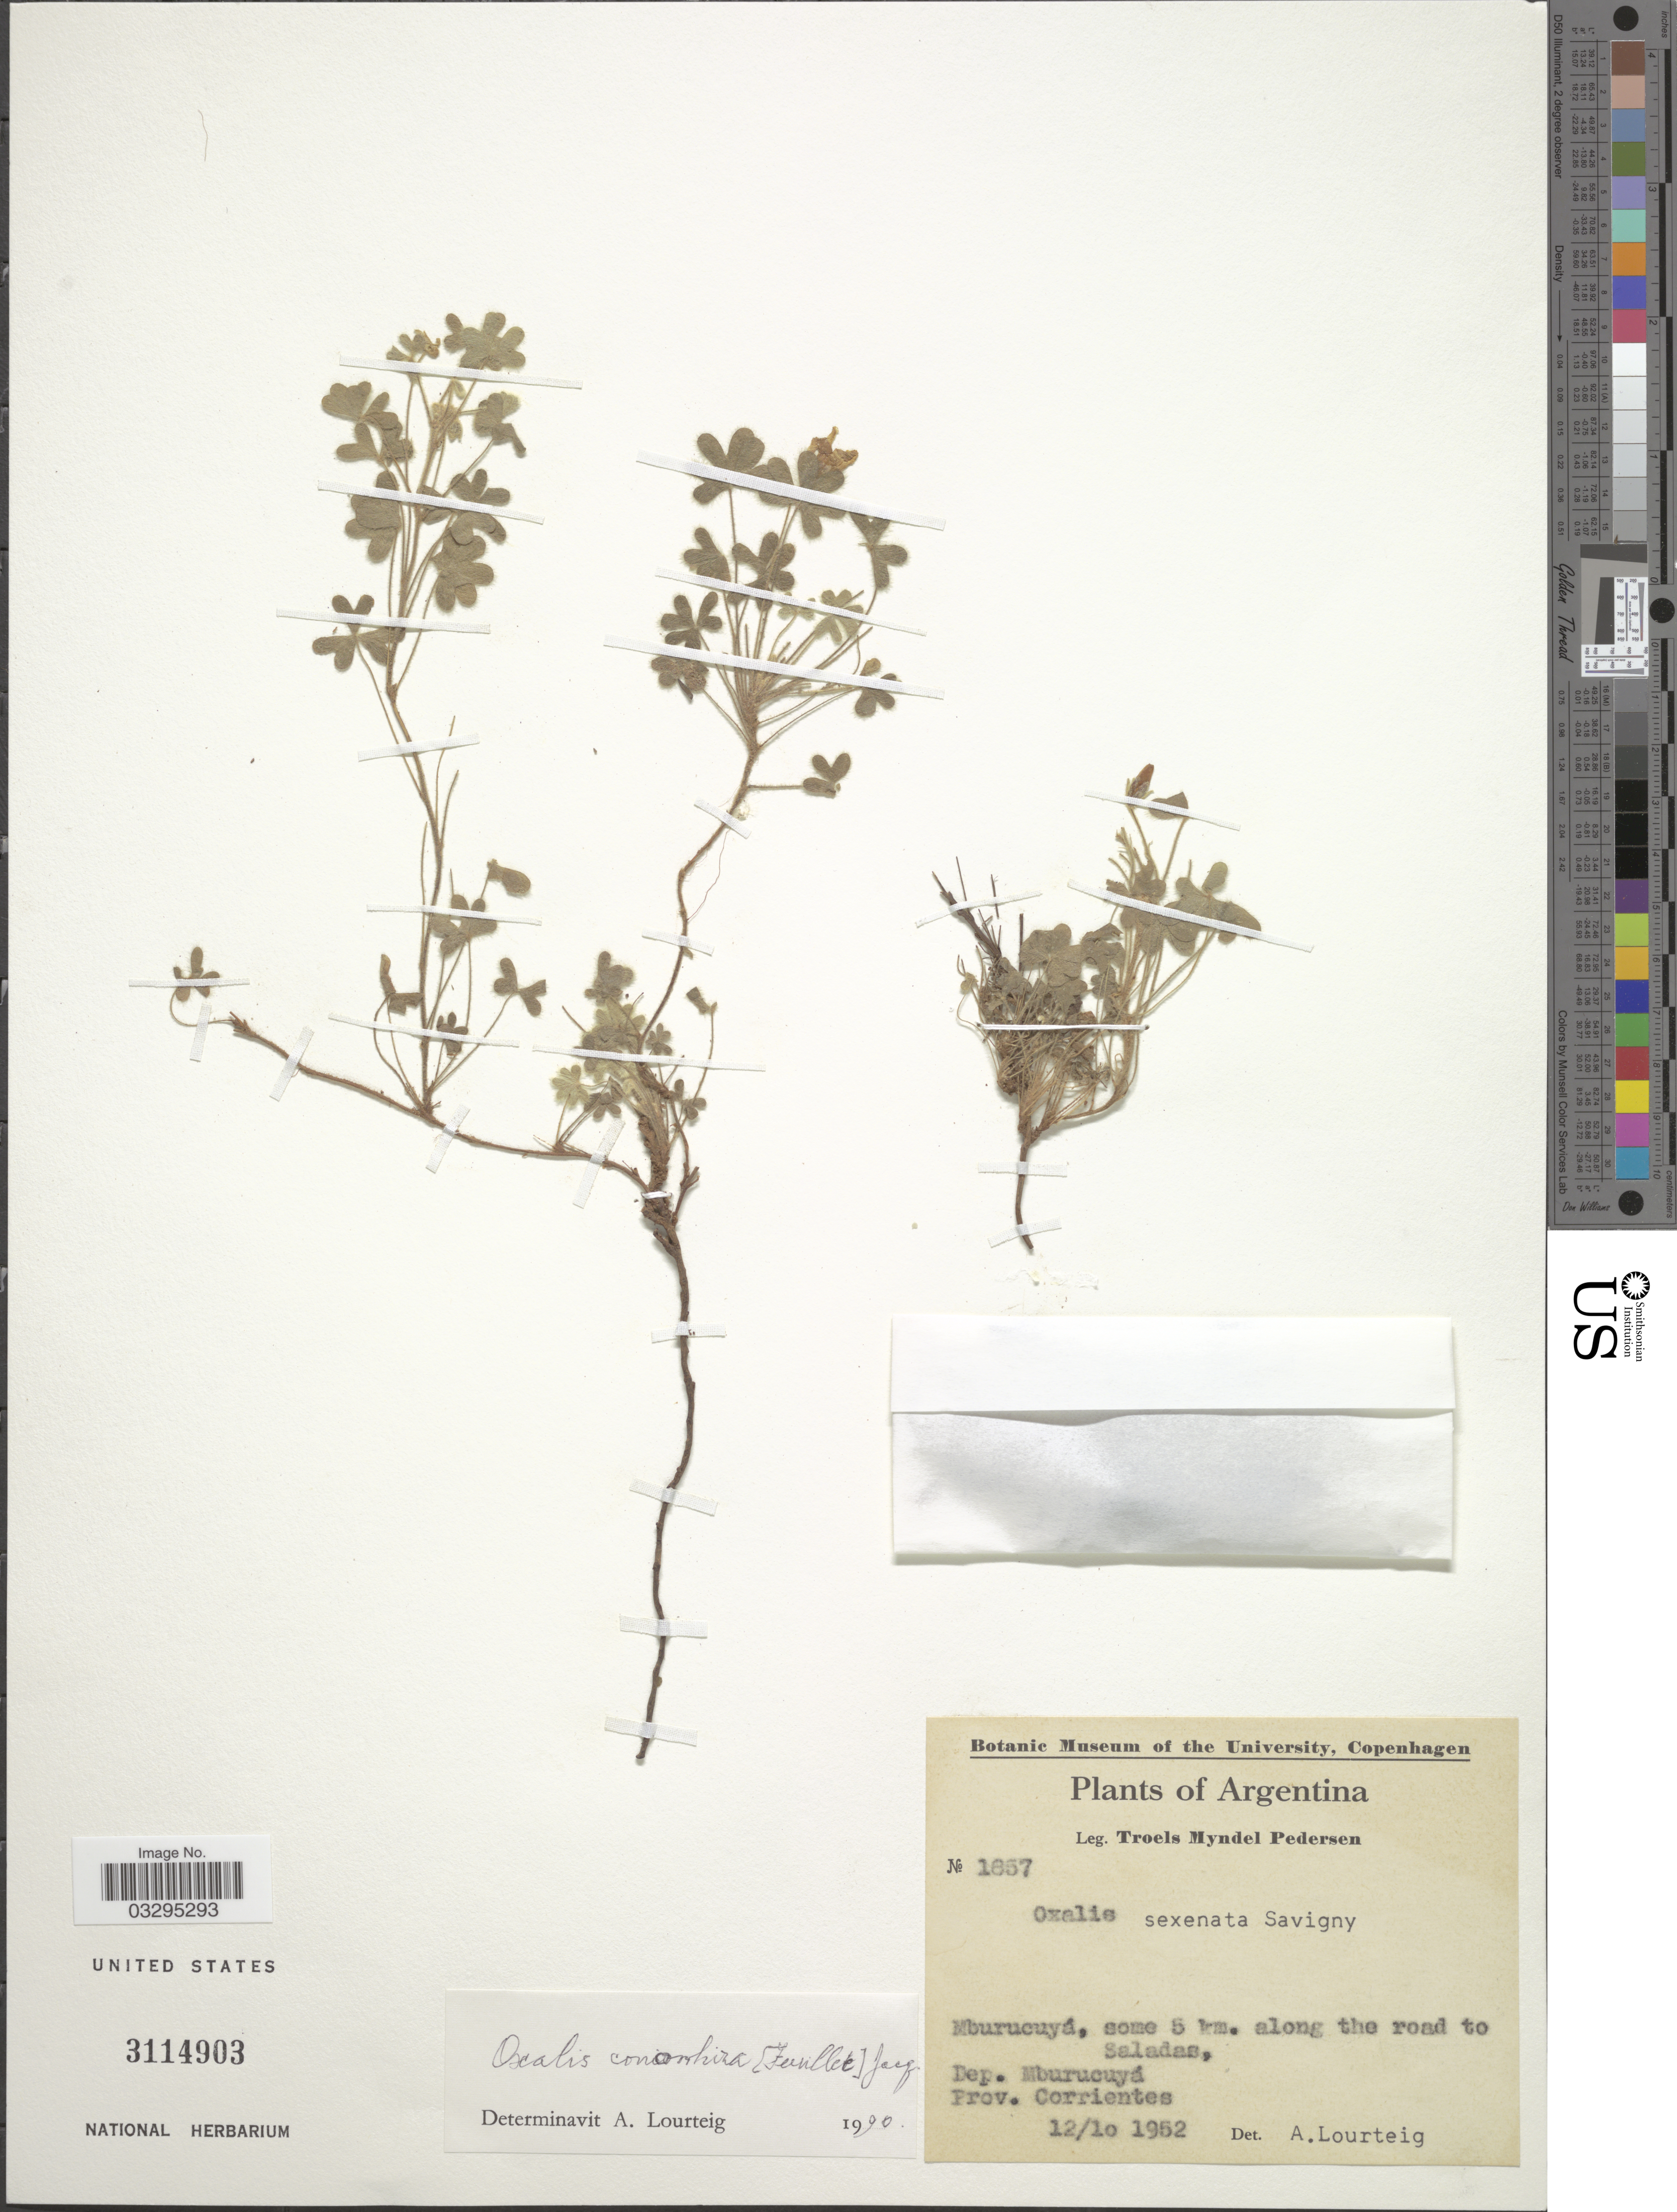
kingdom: Plantae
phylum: Tracheophyta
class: Magnoliopsida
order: Oxalidales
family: Oxalidaceae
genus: Oxalis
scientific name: Oxalis conorrhiza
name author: Jacq.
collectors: T. Pederson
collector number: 1657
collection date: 1952-10-12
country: Argentina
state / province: Corrientes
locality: Mburucuyá, some 5 km. along the road to Saladas, Dep. Mburucuyá.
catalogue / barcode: US 3114903